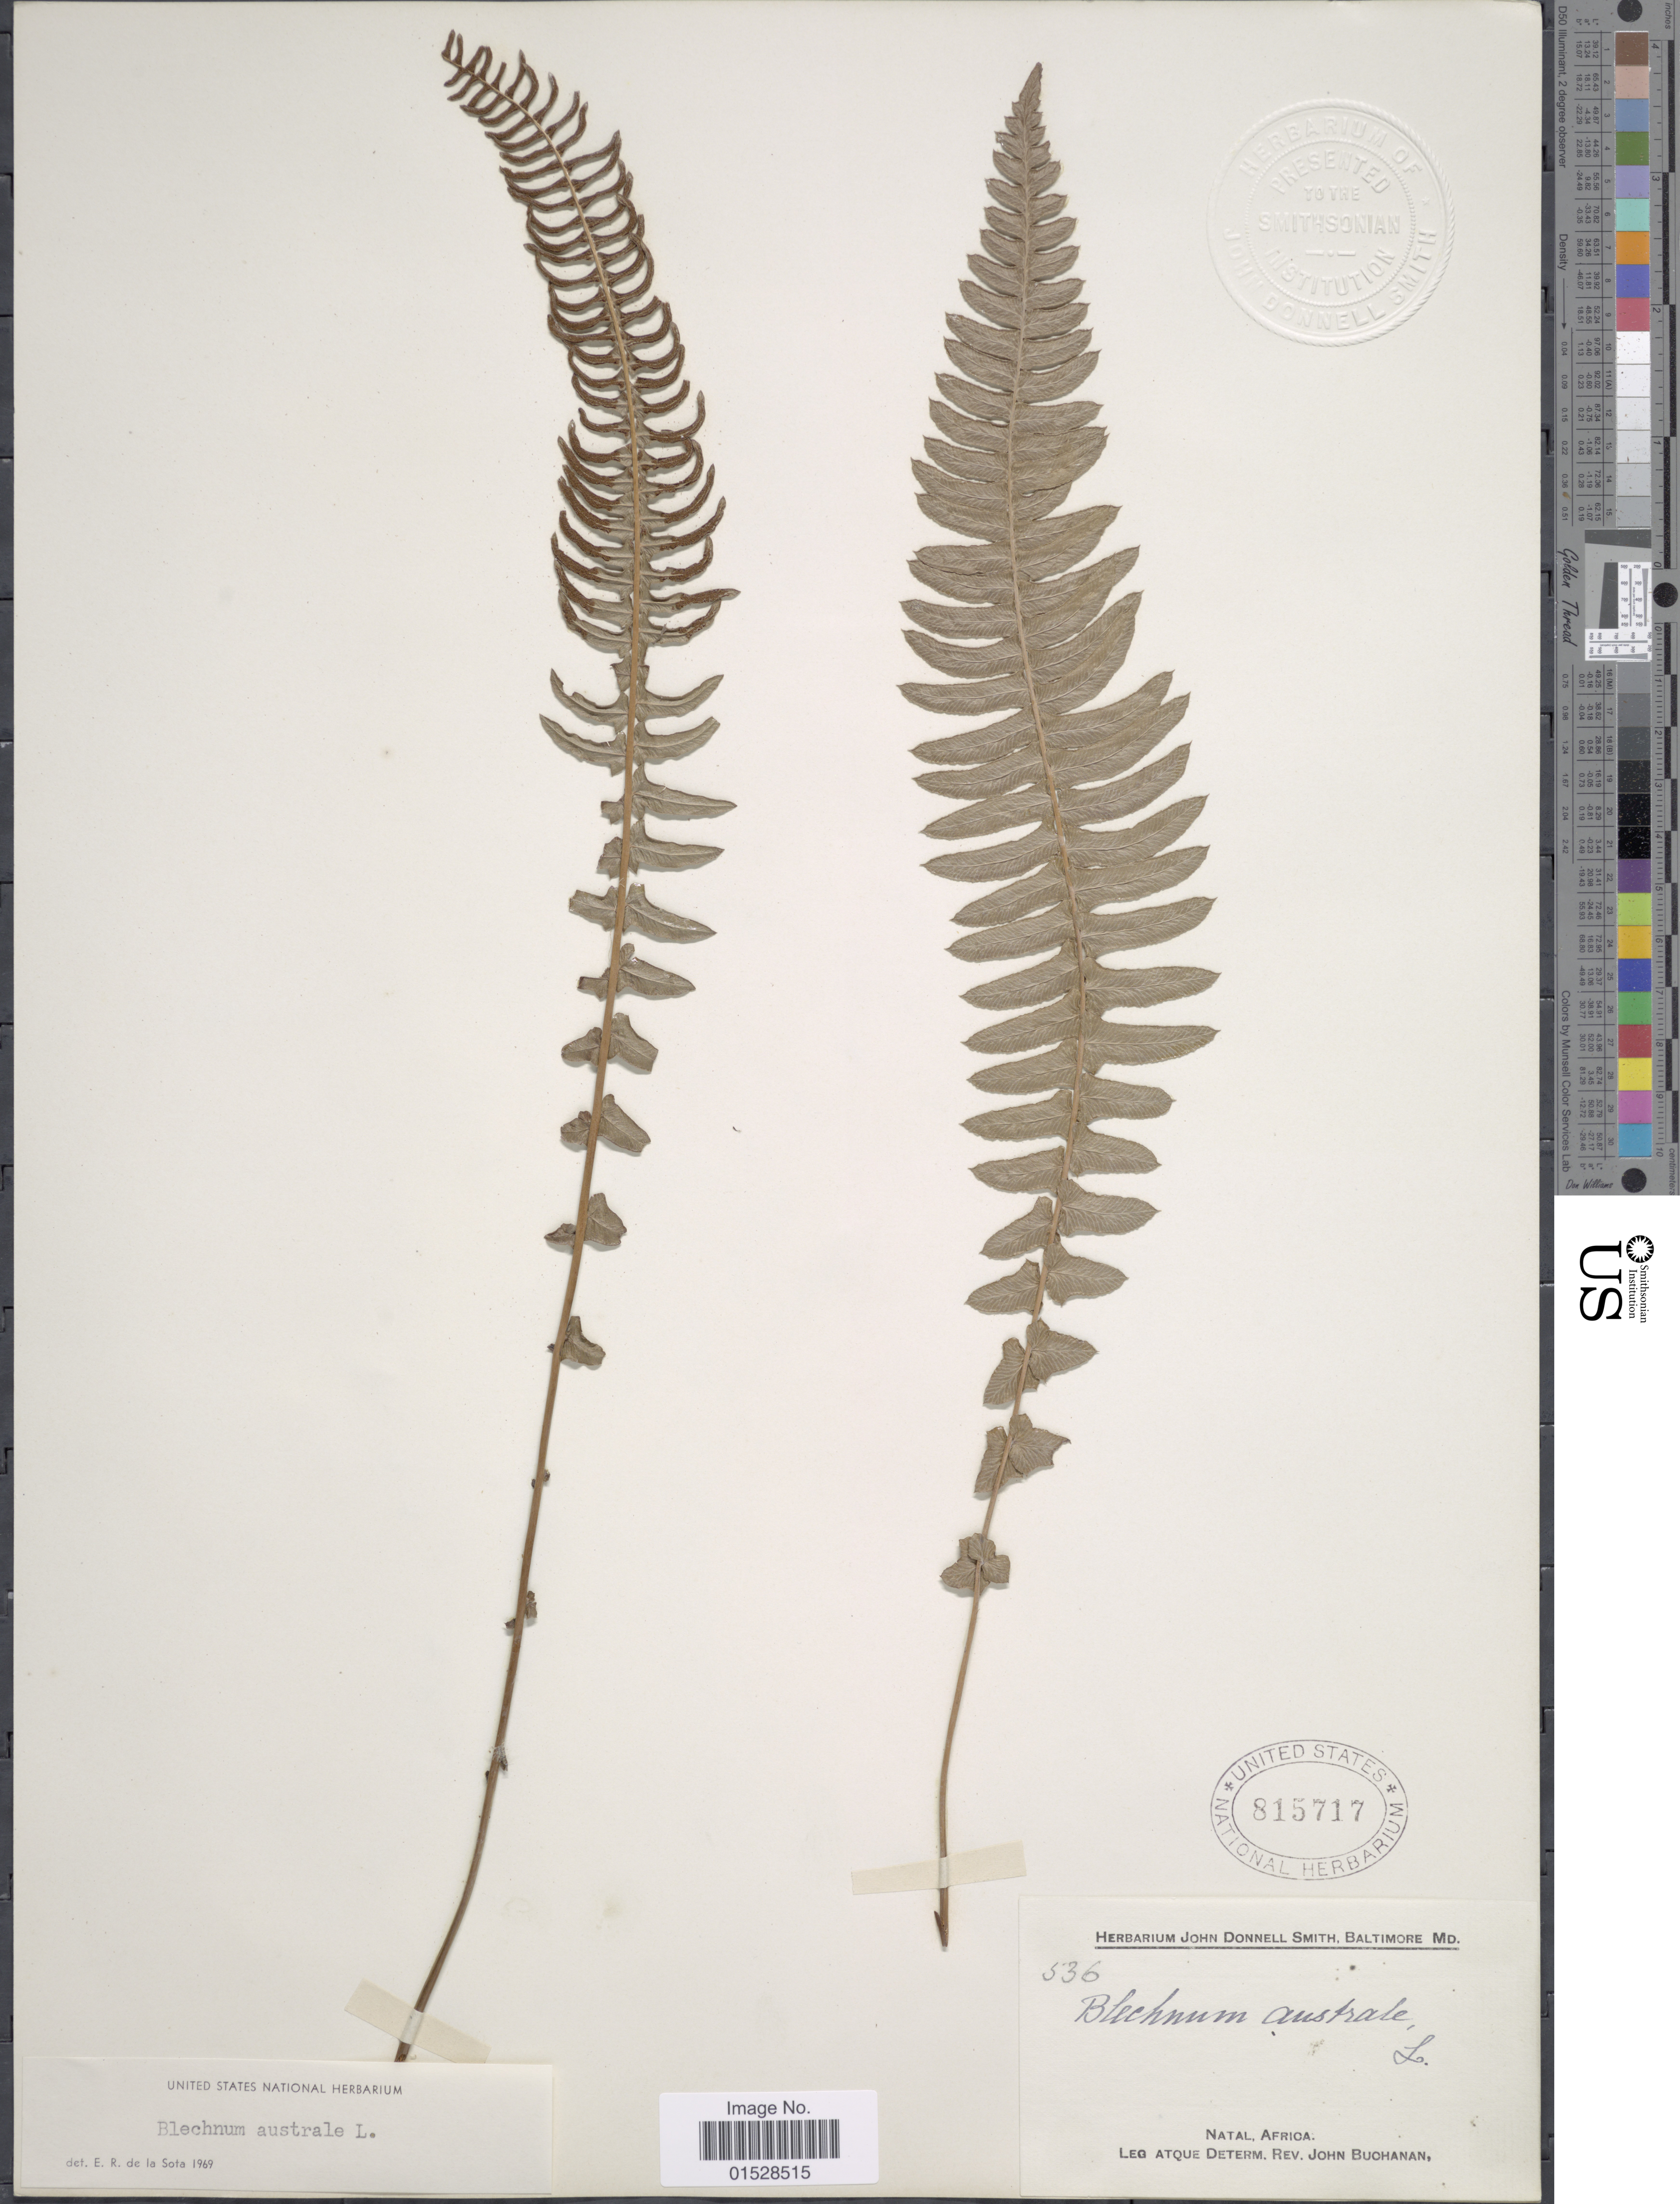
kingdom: Plantae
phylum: Tracheophyta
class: Polypodiopsida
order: Polypodiales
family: Blechnaceae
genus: Blechnum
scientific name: Blechnum australe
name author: L.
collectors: J. Buchanan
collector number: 536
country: South Africa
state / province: KwaZulu-Natal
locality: Natal.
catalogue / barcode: US 815717